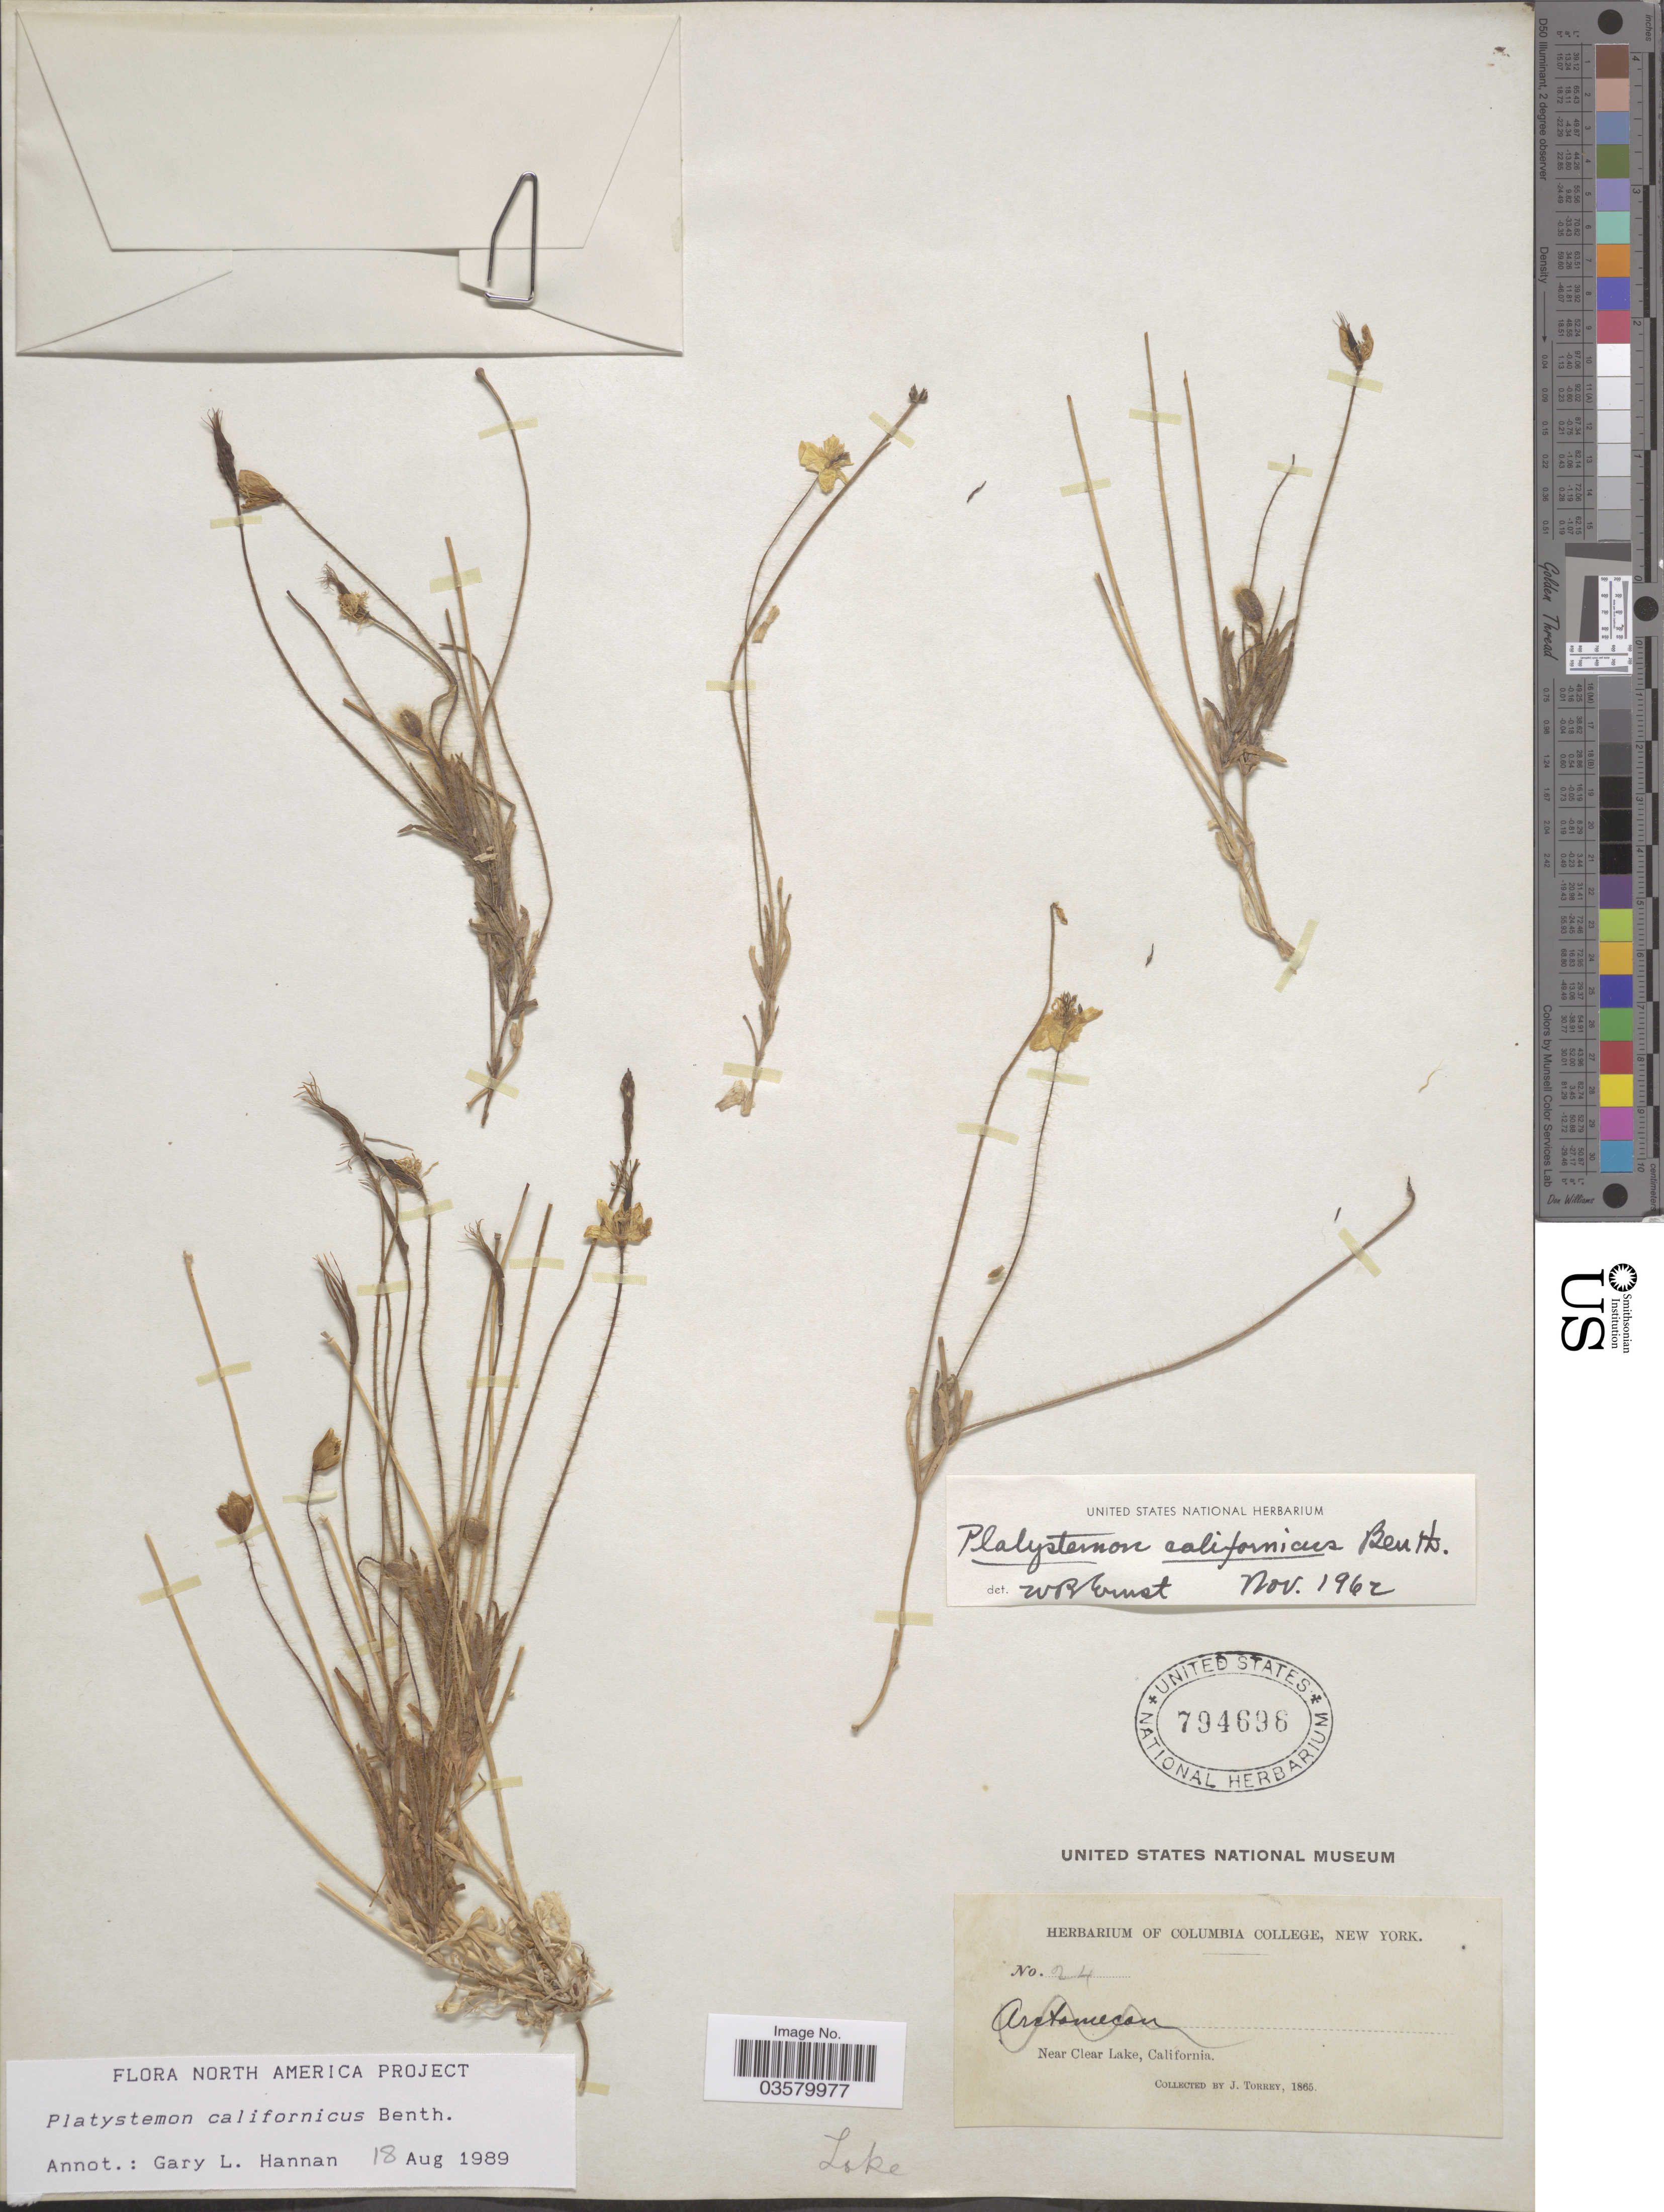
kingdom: Plantae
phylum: Tracheophyta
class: Magnoliopsida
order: Ranunculales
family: Papaveraceae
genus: Platystemon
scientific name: Platystemon californicus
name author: Benth.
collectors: J. Torrey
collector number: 24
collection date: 1865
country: United States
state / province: California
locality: Near Clear Lake.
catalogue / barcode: US 794696